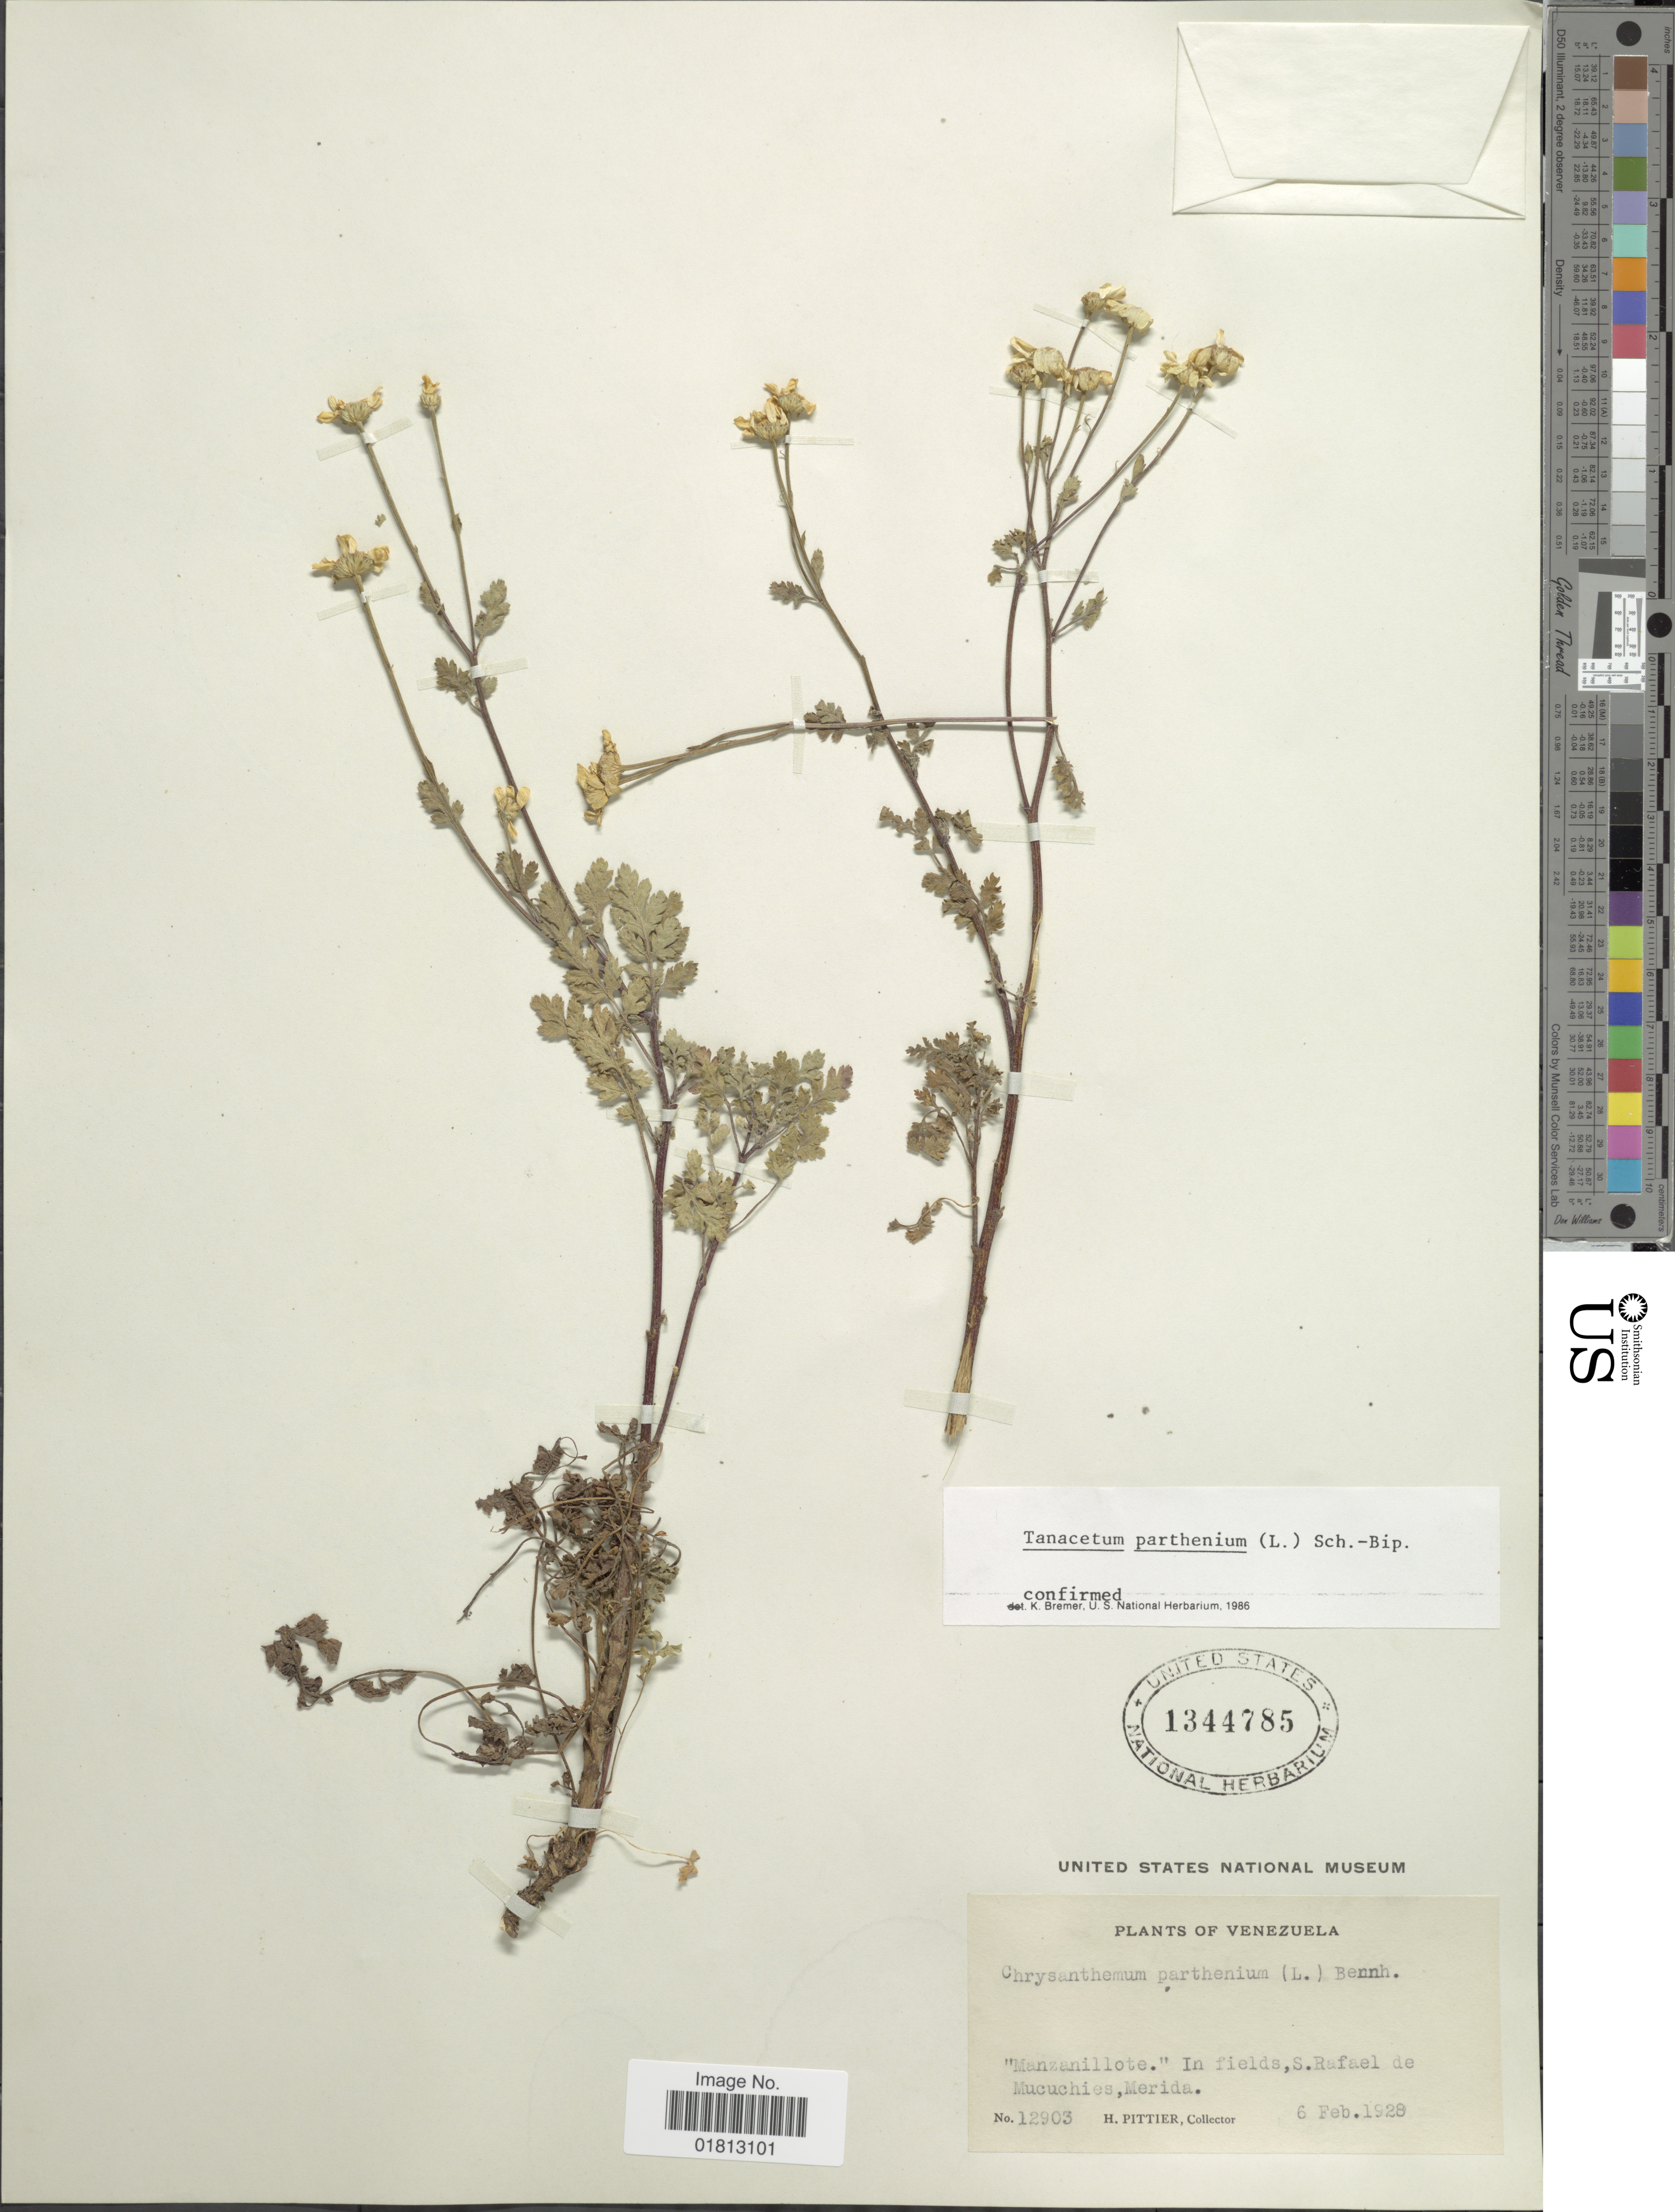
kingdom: Plantae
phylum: Tracheophyta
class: Magnoliopsida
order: Asterales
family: Asteraceae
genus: Tanacetum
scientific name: Tanacetum parthenium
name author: (L.) Sch. Bip.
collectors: H. F. Pittier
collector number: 12903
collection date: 1928-02-06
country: Venezuela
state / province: Mérida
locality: Manzanillote, In fields, S. Rafael de Mucuchies, Merida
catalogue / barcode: US 1344785